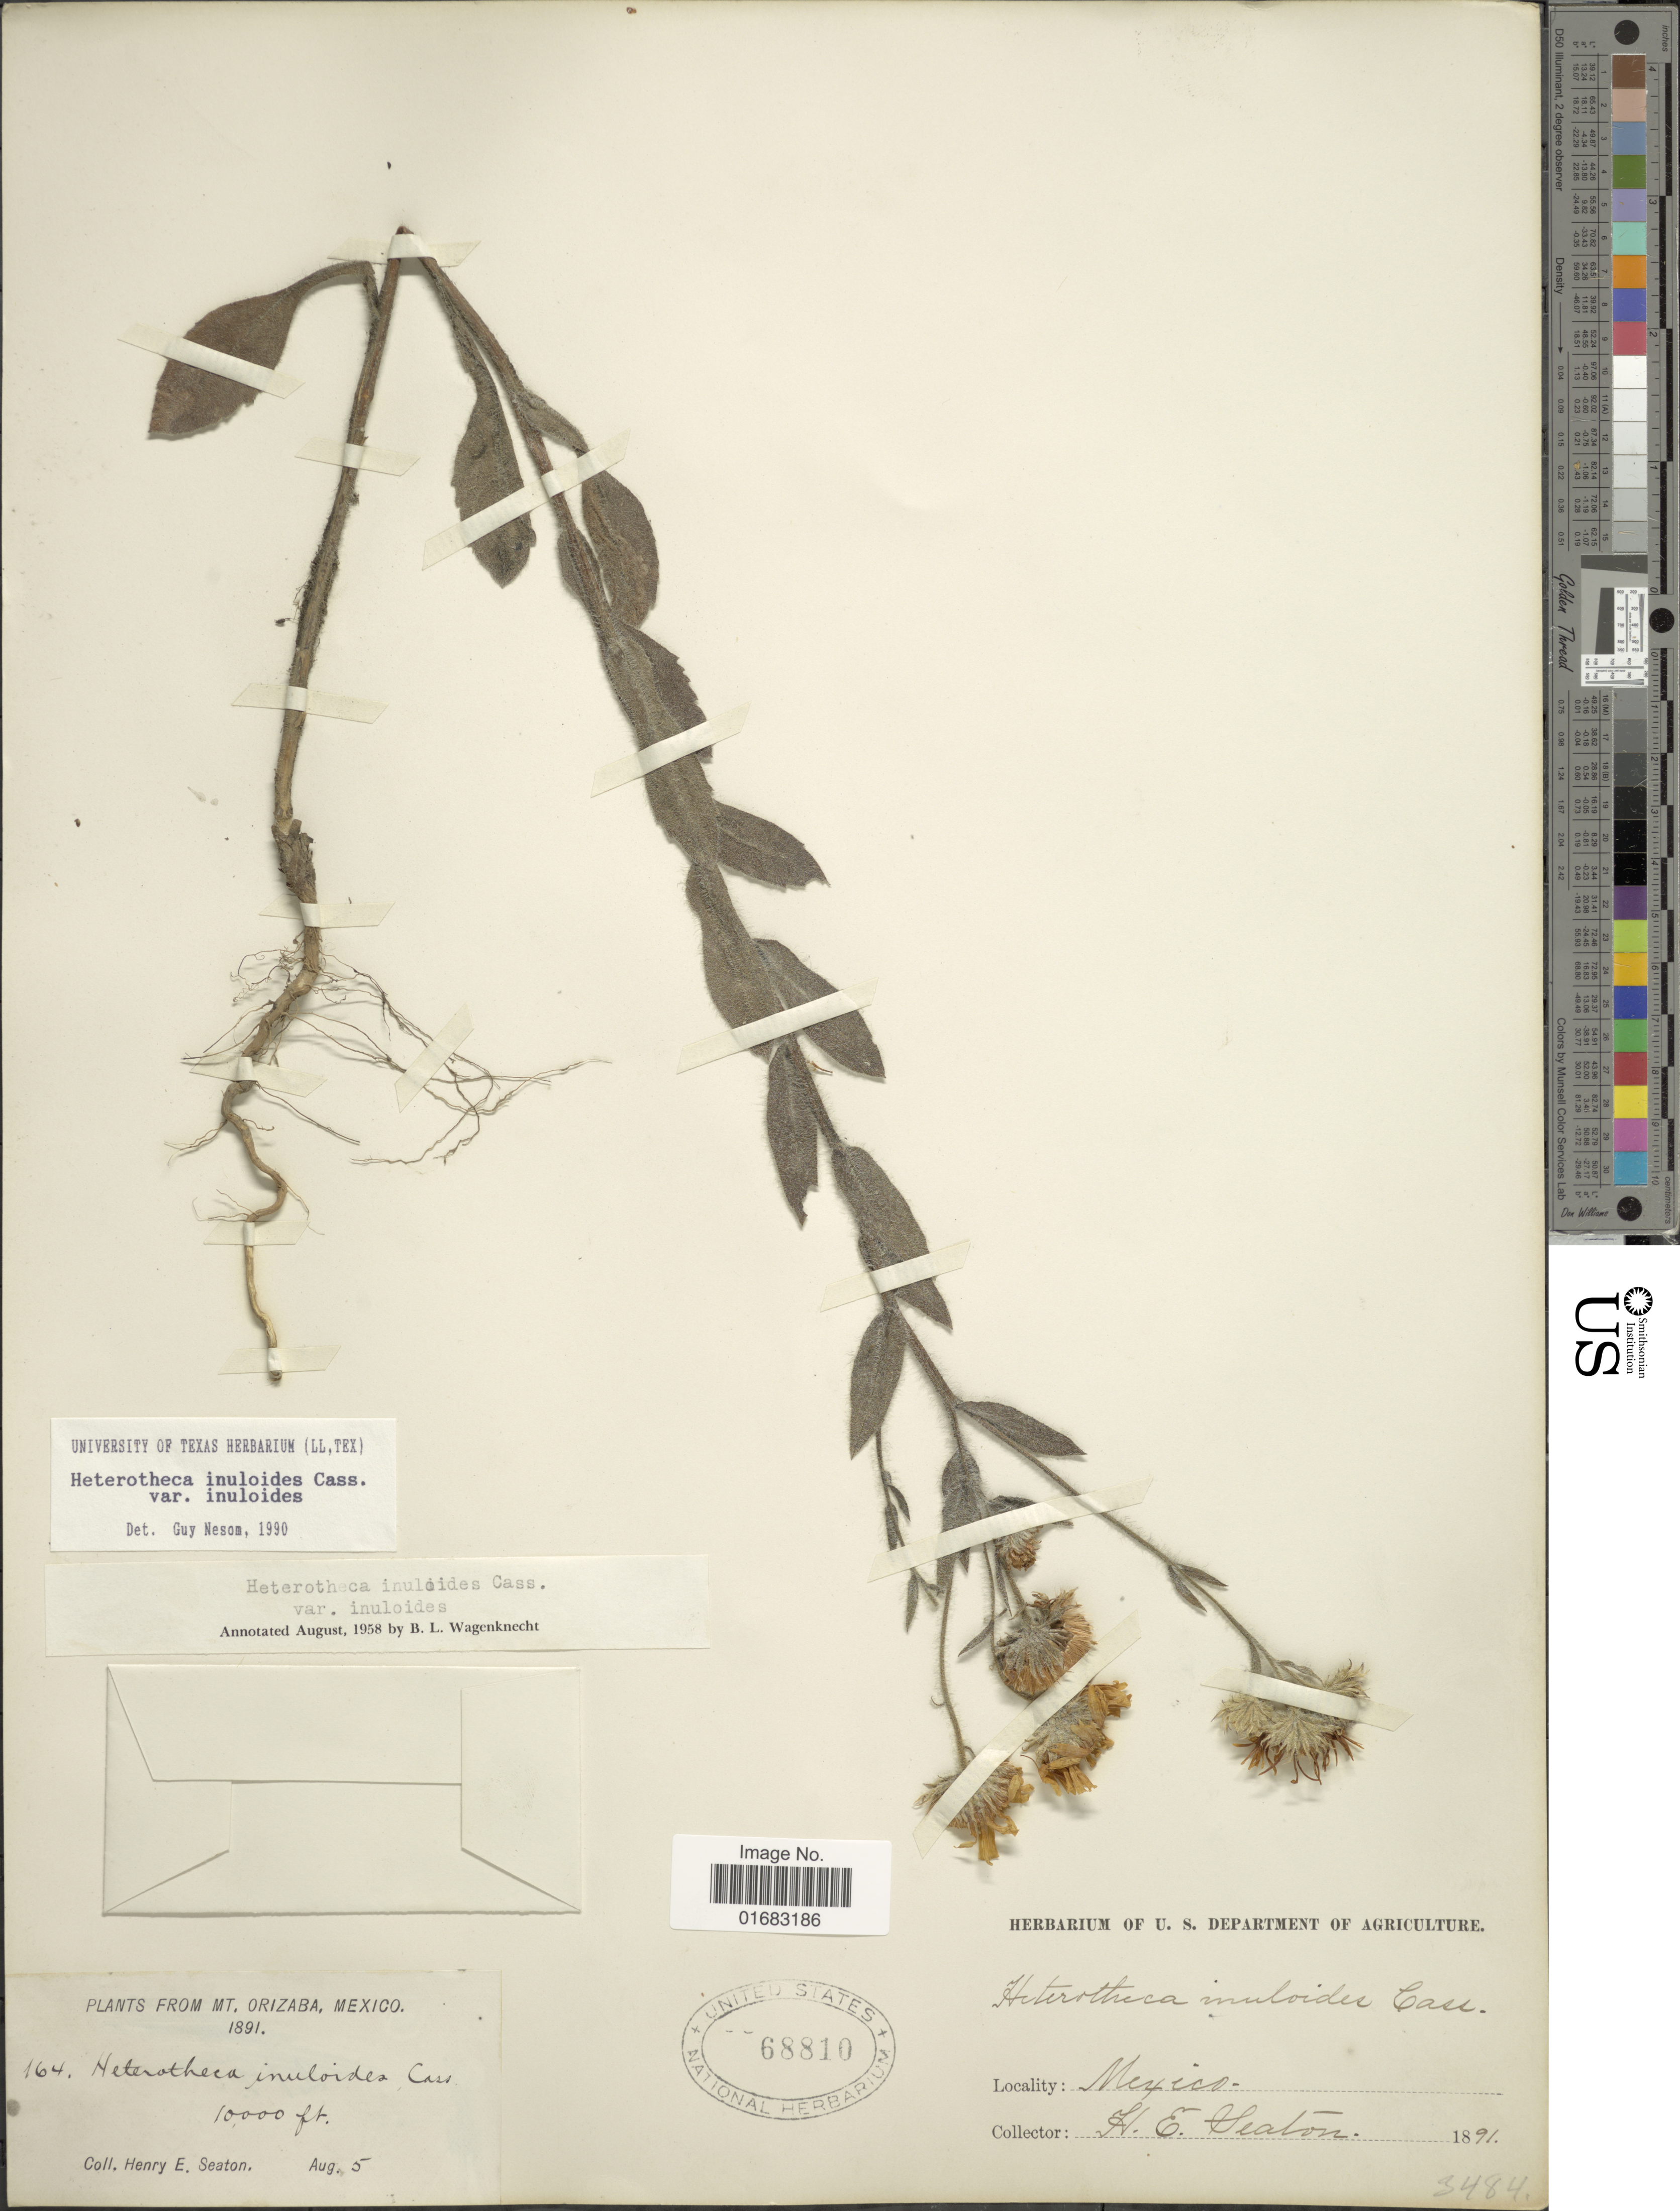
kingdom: Plantae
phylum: Tracheophyta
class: Magnoliopsida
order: Asterales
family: Asteraceae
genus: Heterotheca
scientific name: Heterotheca inuloides var. inuloides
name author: Cass.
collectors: H. E. Seaton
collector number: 164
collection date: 1891-08-05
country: Mexico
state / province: México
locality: Mt. Orizaba, México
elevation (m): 3048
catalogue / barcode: US 68810